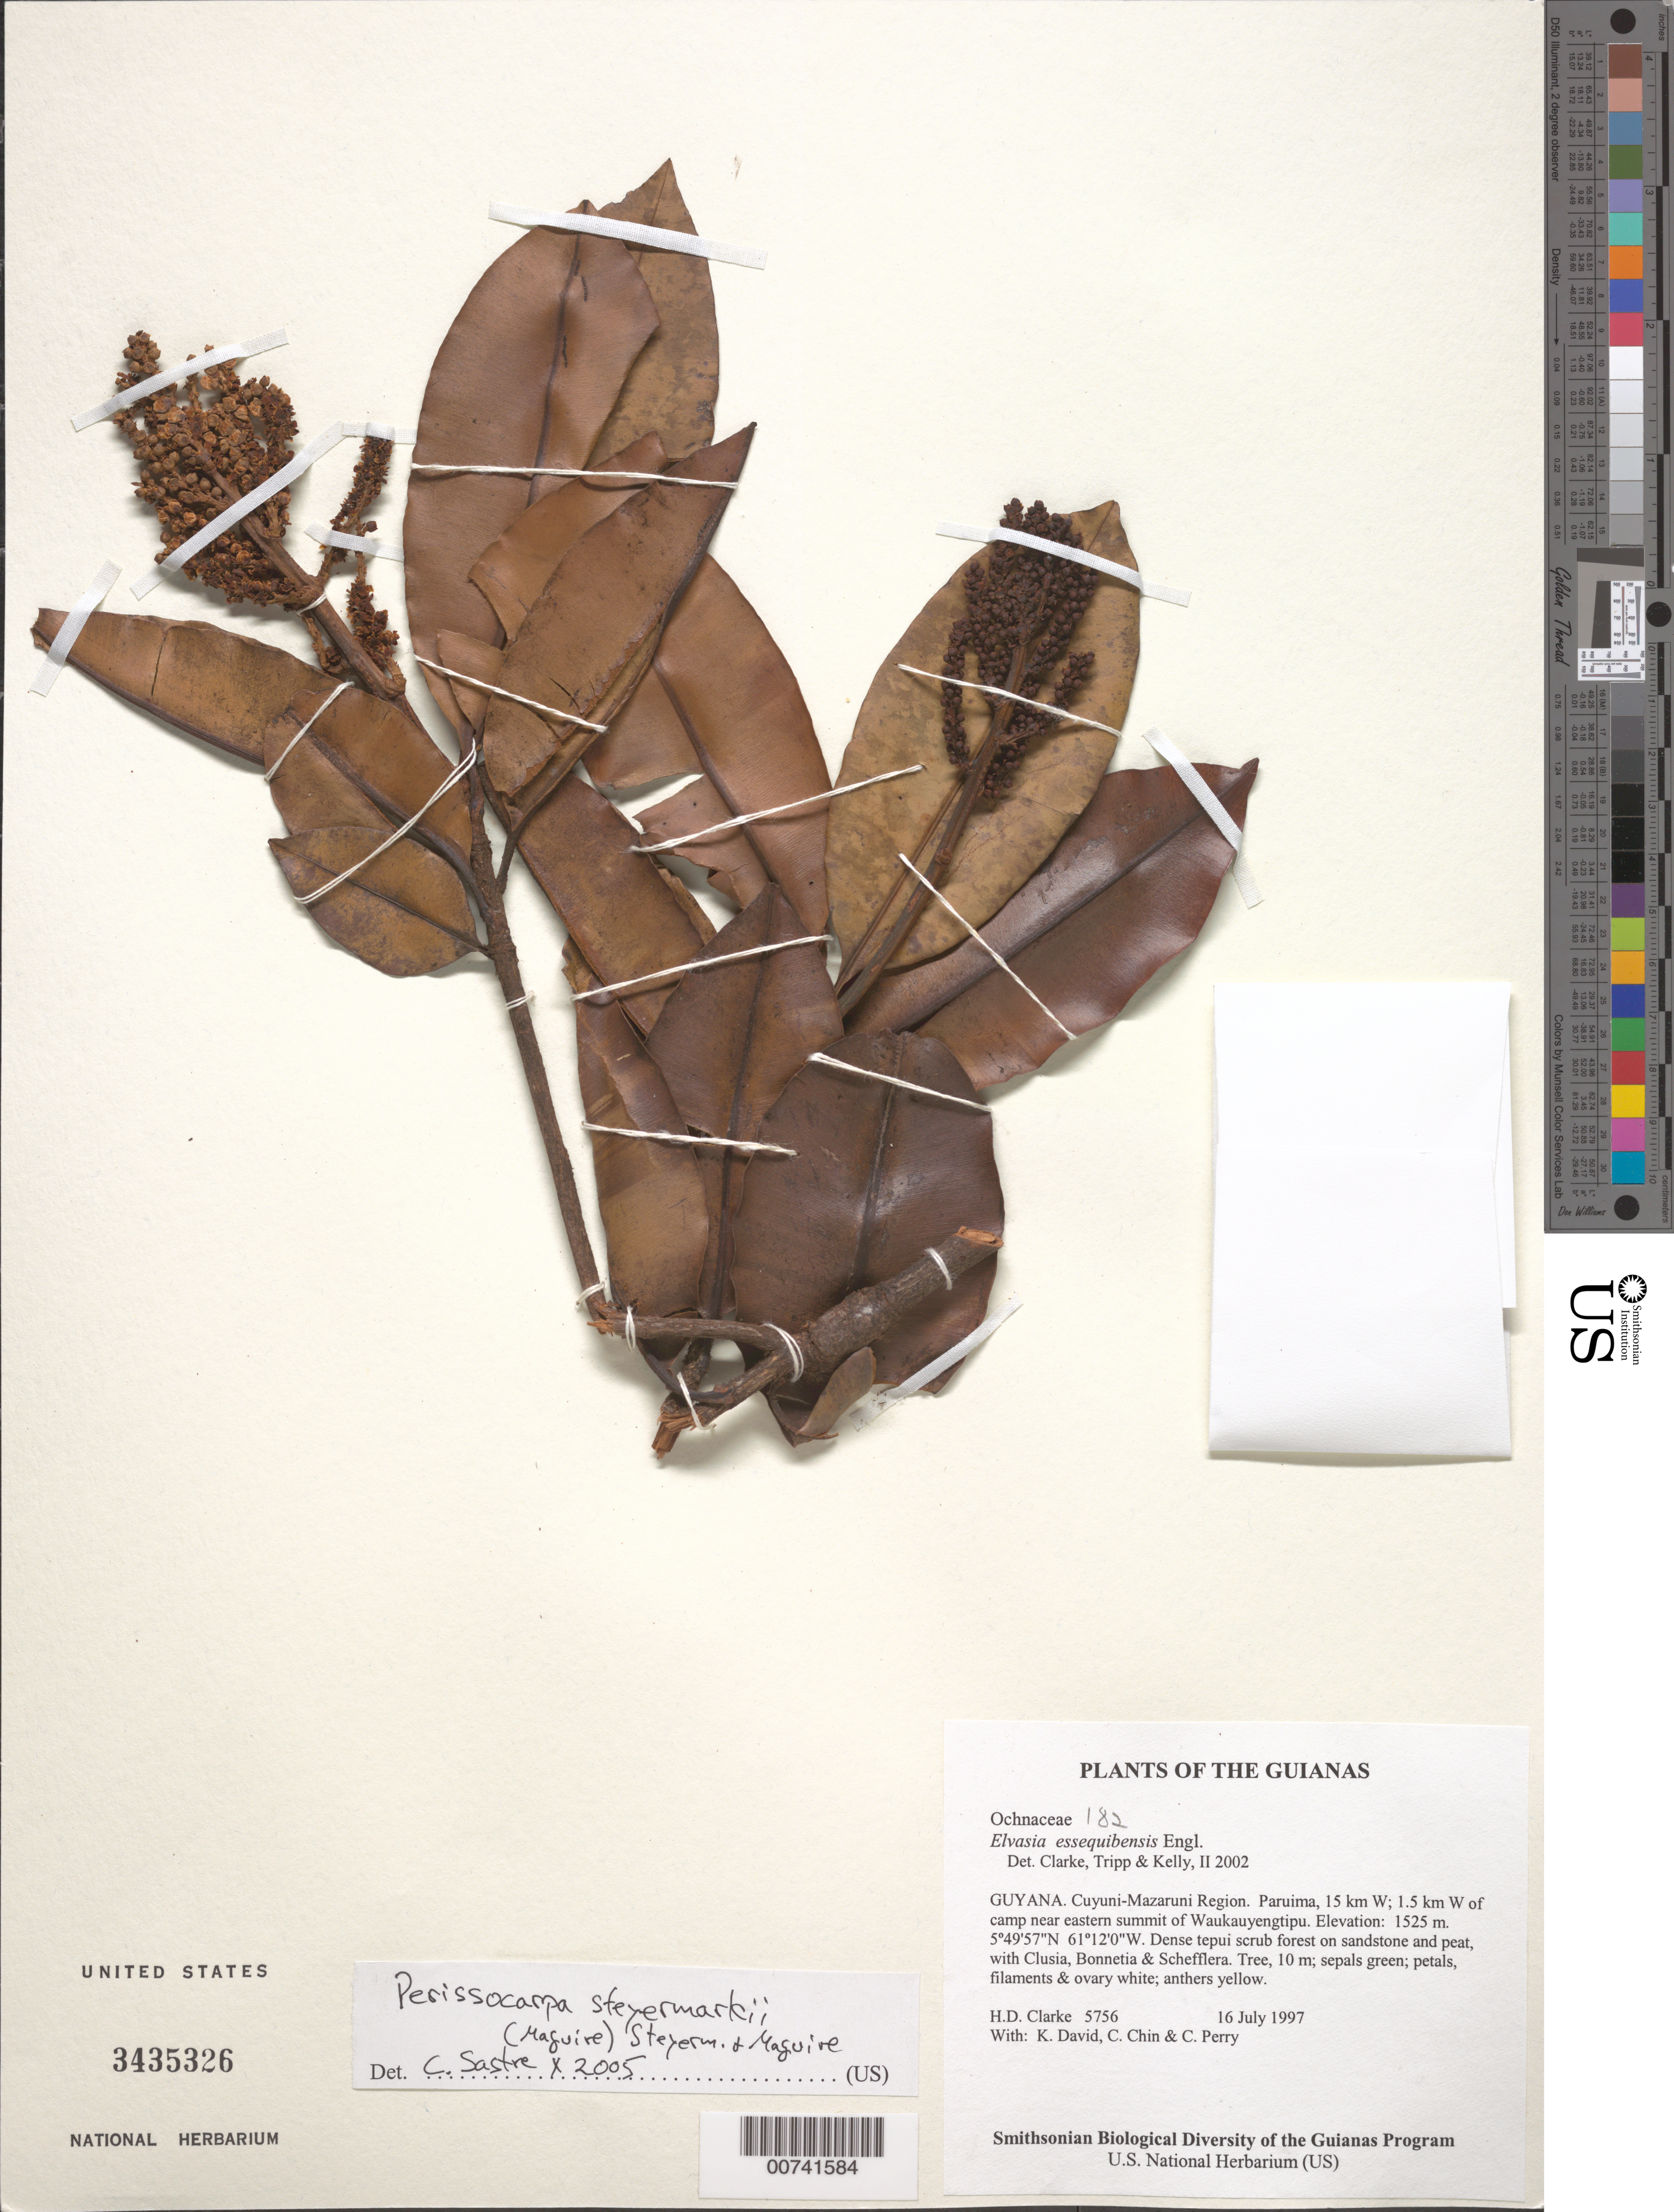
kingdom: Plantae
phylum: Tracheophyta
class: Magnoliopsida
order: Malpighiales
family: Ochnaceae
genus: Perissocarpa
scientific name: Perissocarpa steyermarkii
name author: (Maguire) Steyerm. & Maguire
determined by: Sastre, C. H. L.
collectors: H. D. Clarke, K. David, C. Chin & C. Perry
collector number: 5756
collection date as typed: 16 July 1997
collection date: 1997-07-16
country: Guyana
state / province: Cuyuni-Mazaruni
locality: Paruima, 15 km W; 1.5 km W of camp near eastern summit of Waukauyengtipu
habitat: Dense tepui scrub forest on sandstone and peat, with Clusia, Bonnetia & Schefflera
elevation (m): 1525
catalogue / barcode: US 3435326